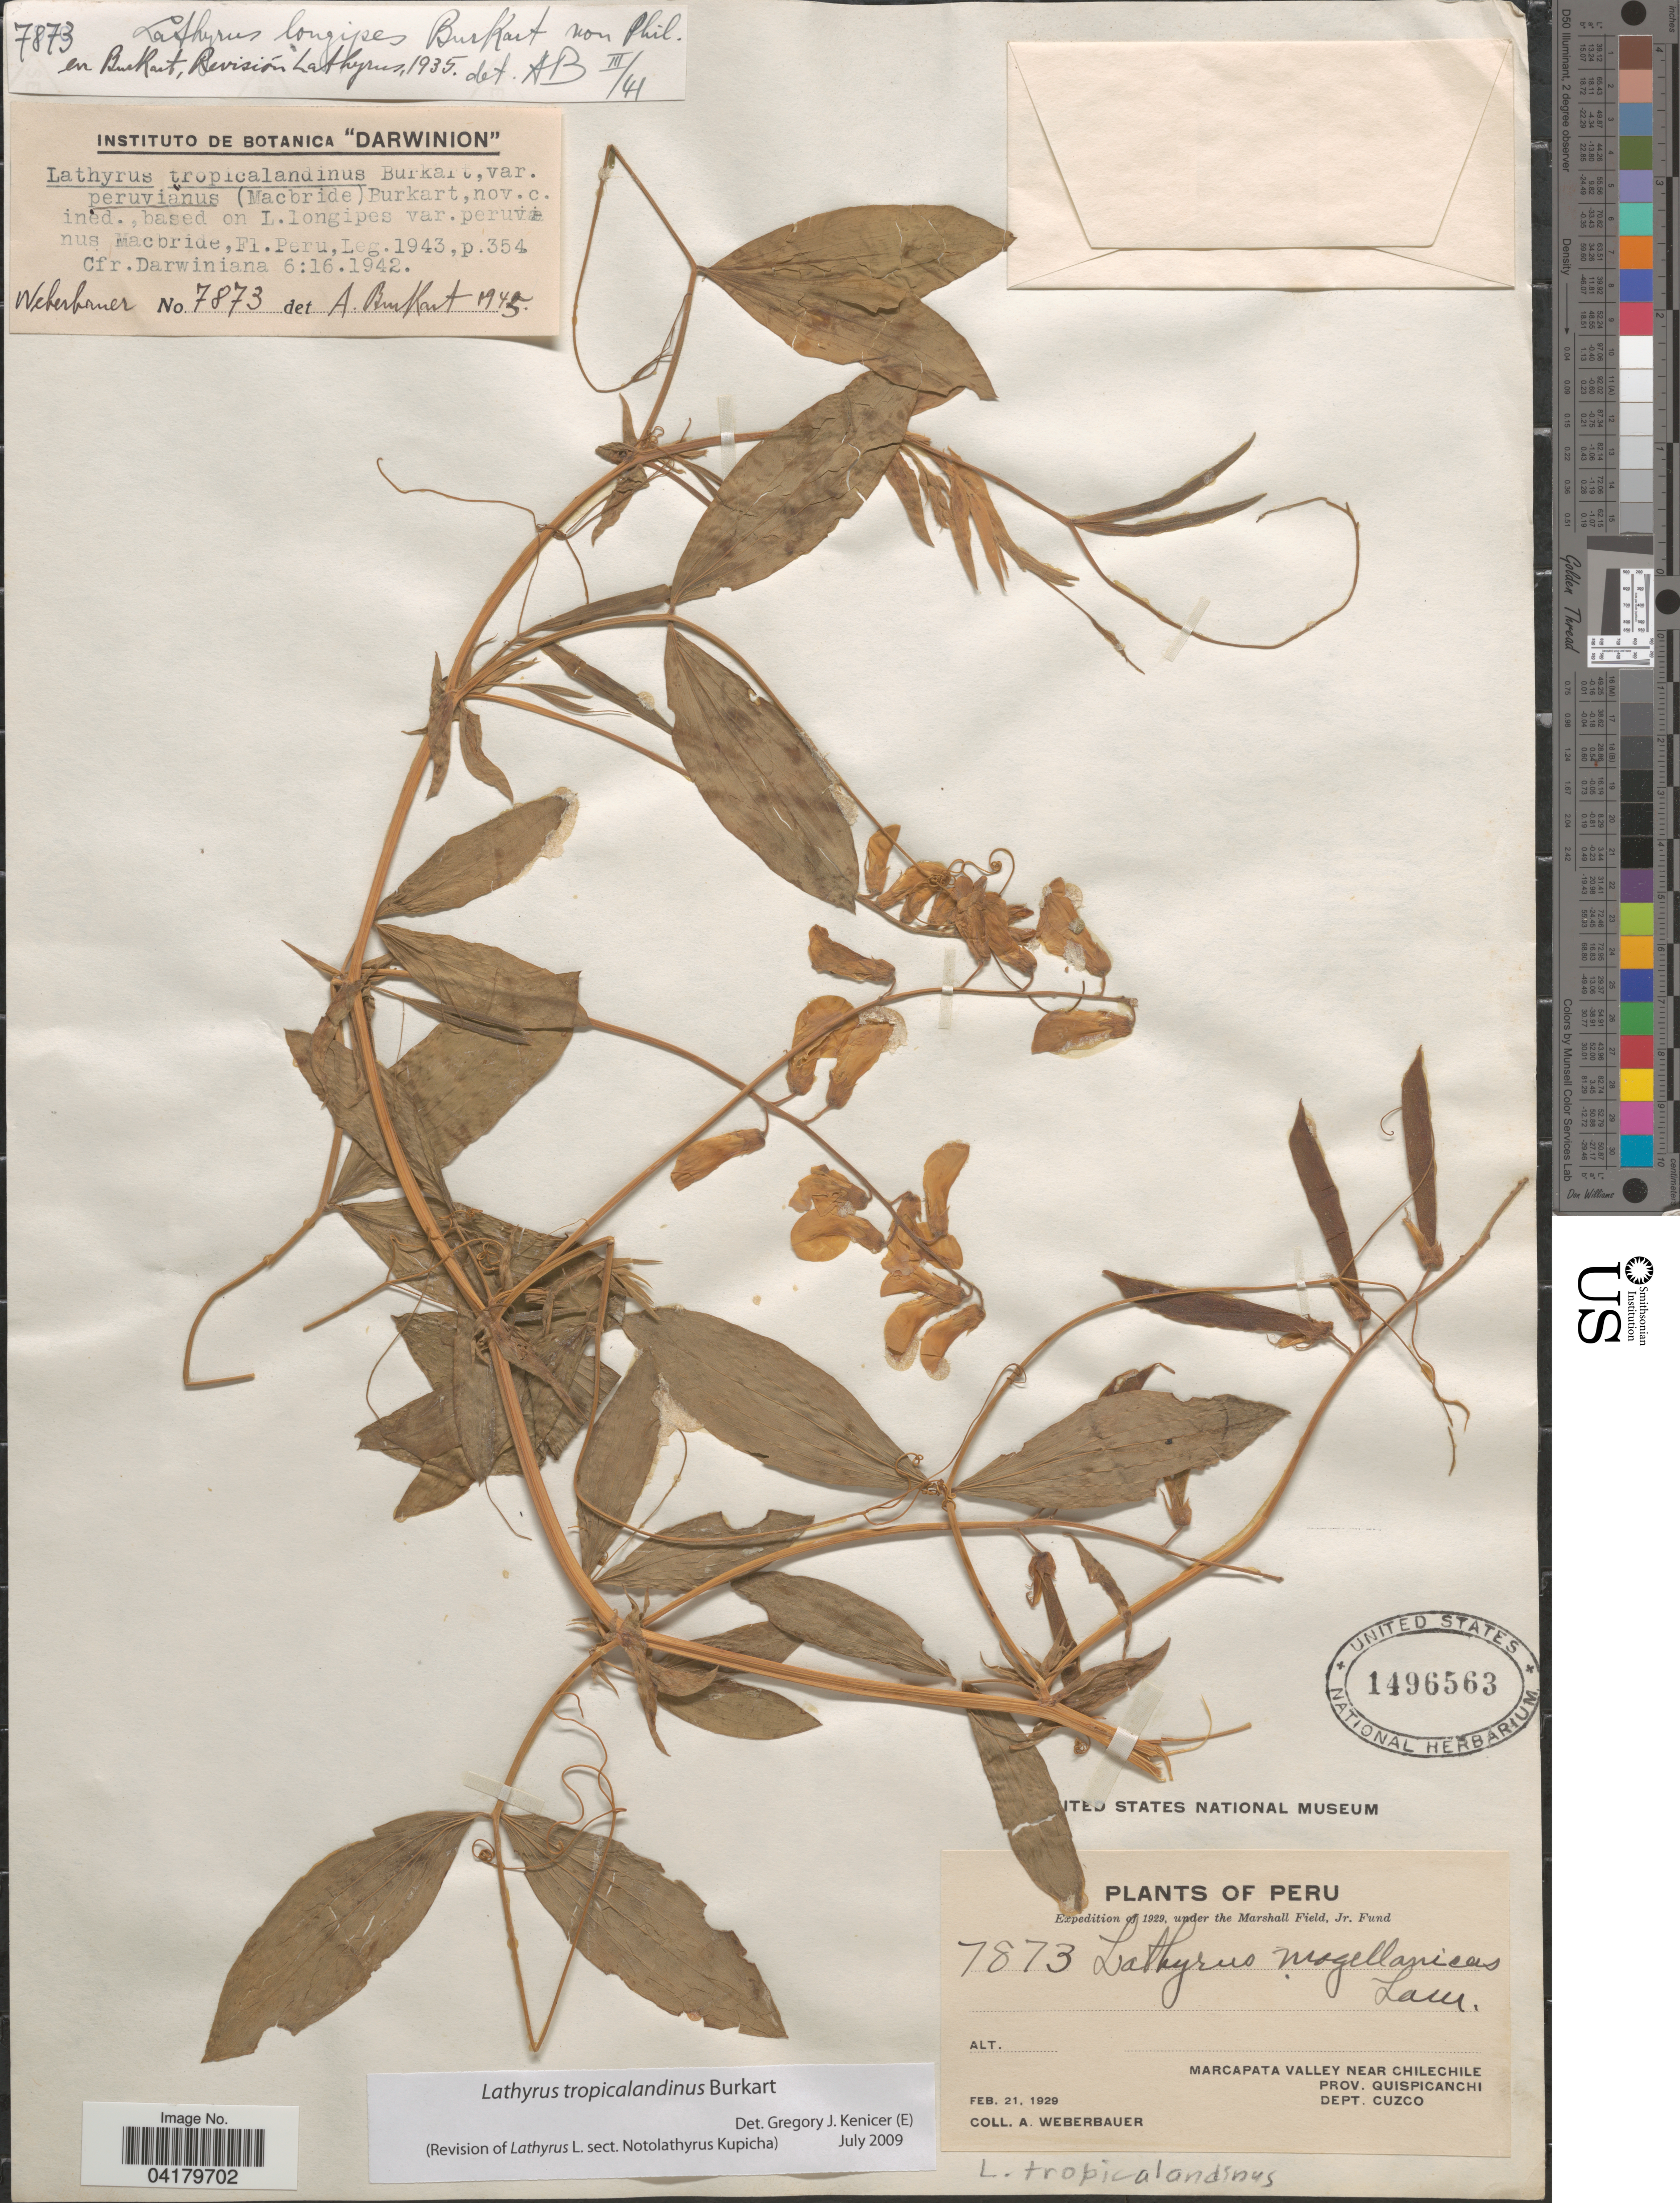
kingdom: Plantae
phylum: Tracheophyta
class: Magnoliopsida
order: Fabales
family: Fabaceae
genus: Lathyrus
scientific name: Lathyrus tropicalandinus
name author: Burkart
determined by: Kenicer, Gregory J.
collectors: A. Weberbauer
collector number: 7873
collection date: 1929-02-21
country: Peru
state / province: Cusco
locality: Expedition of 1929. Marcapata Valley near Chilechile. Prov. Quispicanchi. Dept. Cuzco.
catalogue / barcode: US 1496563